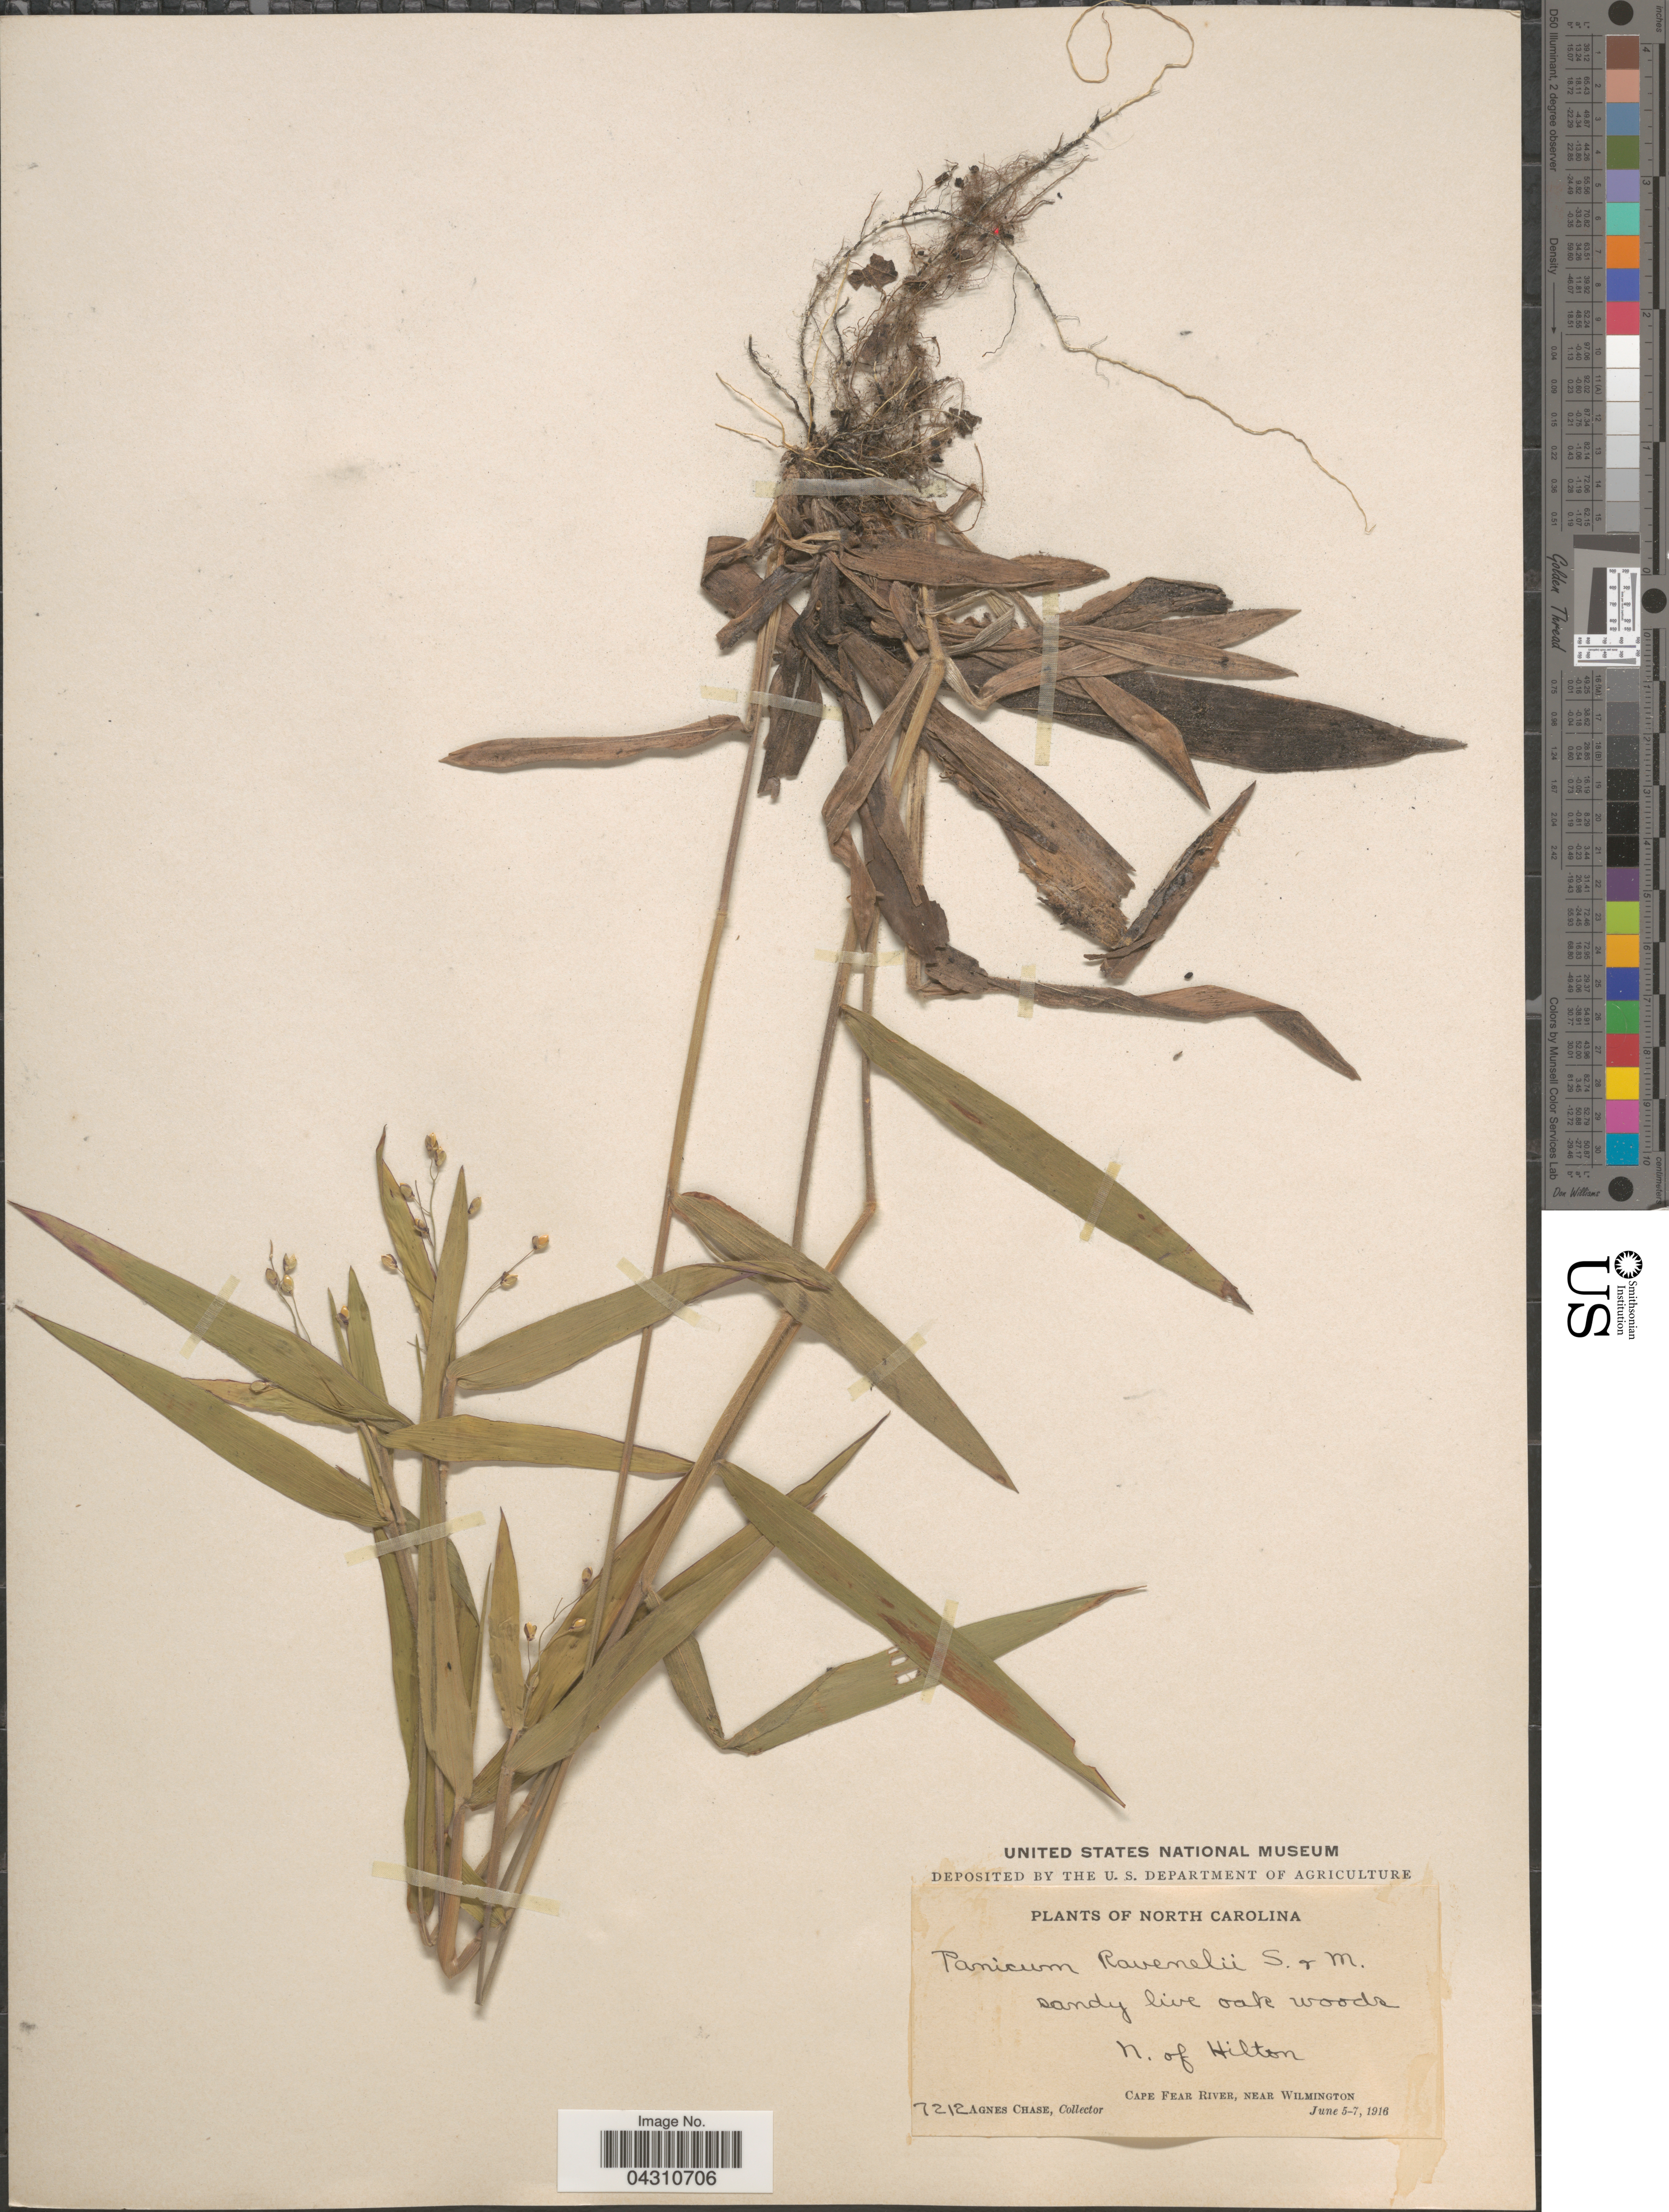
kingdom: Plantae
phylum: Tracheophyta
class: Liliopsida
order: Poales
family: Poaceae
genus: Dichanthelium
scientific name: Dichanthelium ravenelii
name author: (Scribn. & Merr.) Gould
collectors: A. Chase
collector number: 7212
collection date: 1916-06-05/1916-06-07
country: United States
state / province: North Carolina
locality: Sandy live oak woods. N. of Hilton. Cape Fear River, near Wilmington.